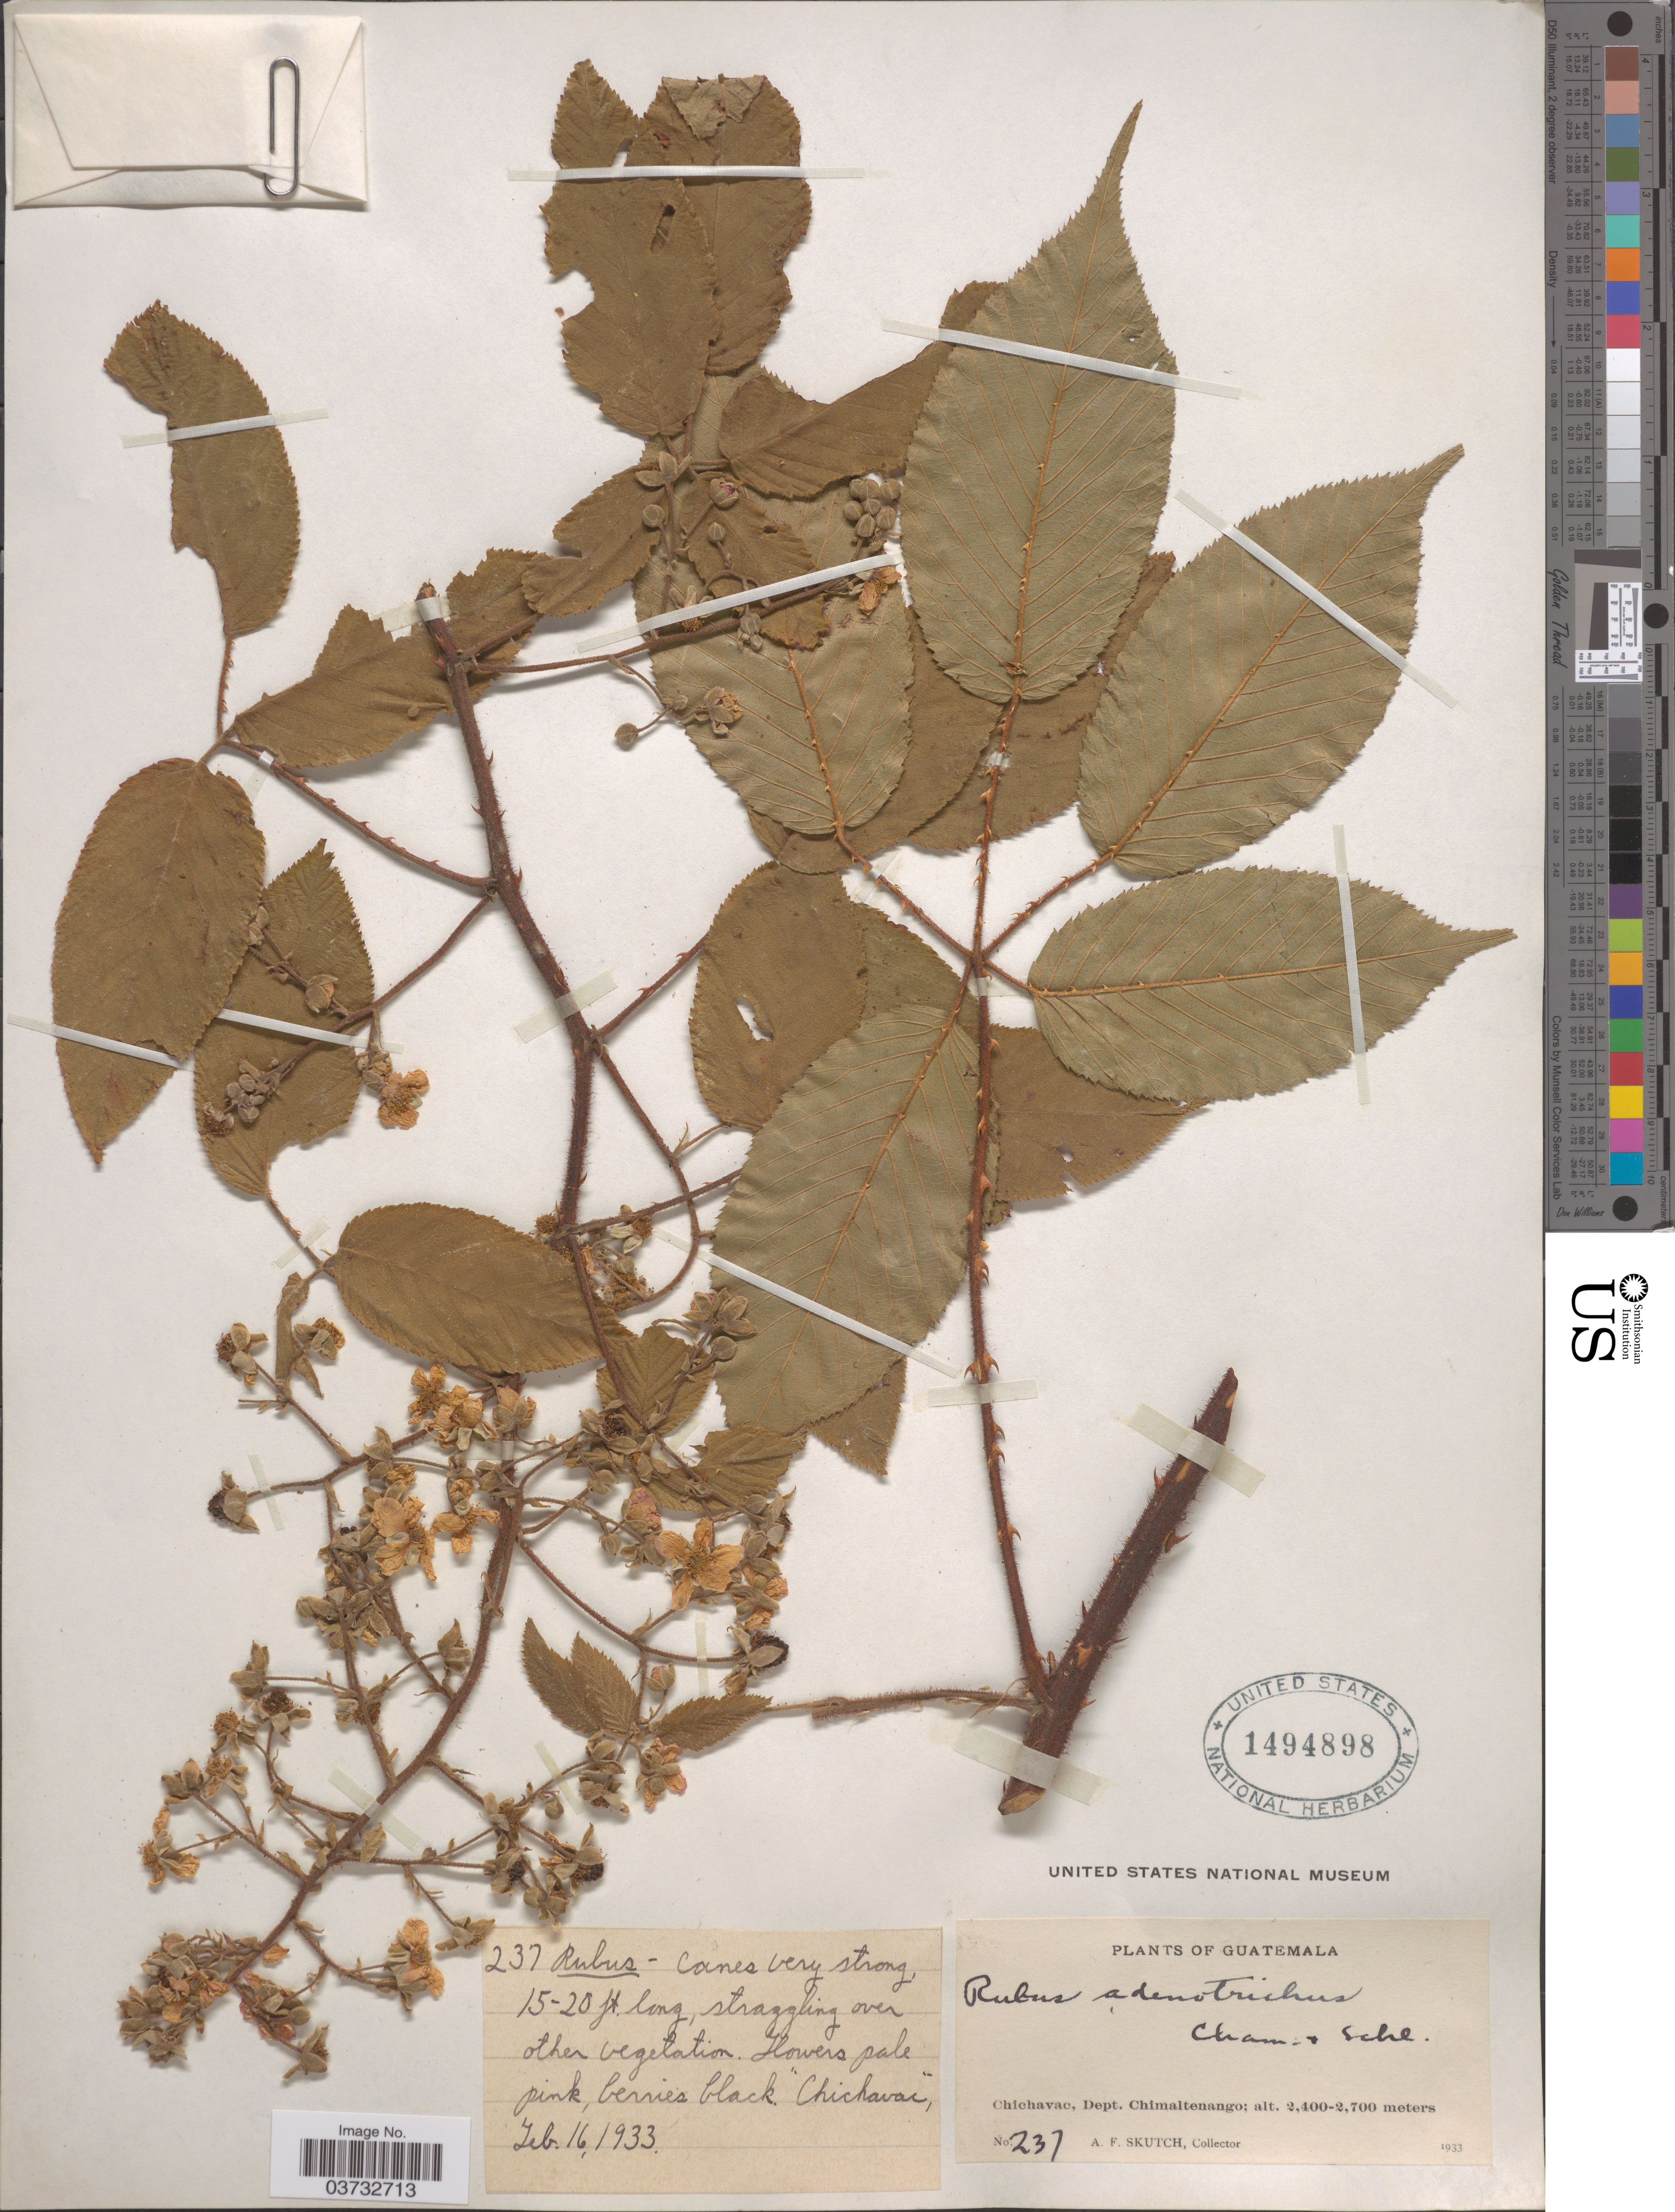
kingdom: Plantae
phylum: Tracheophyta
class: Magnoliopsida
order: Rosales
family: Rosaceae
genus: Rubus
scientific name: Rubus adenotrichos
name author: Schltdl.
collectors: A. F. Skutch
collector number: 237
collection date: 1933-02-16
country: Guatemala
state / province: Chimaltenango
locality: Chichavac, Dept. Chimaltenango.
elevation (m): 2400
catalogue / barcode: US 1494898